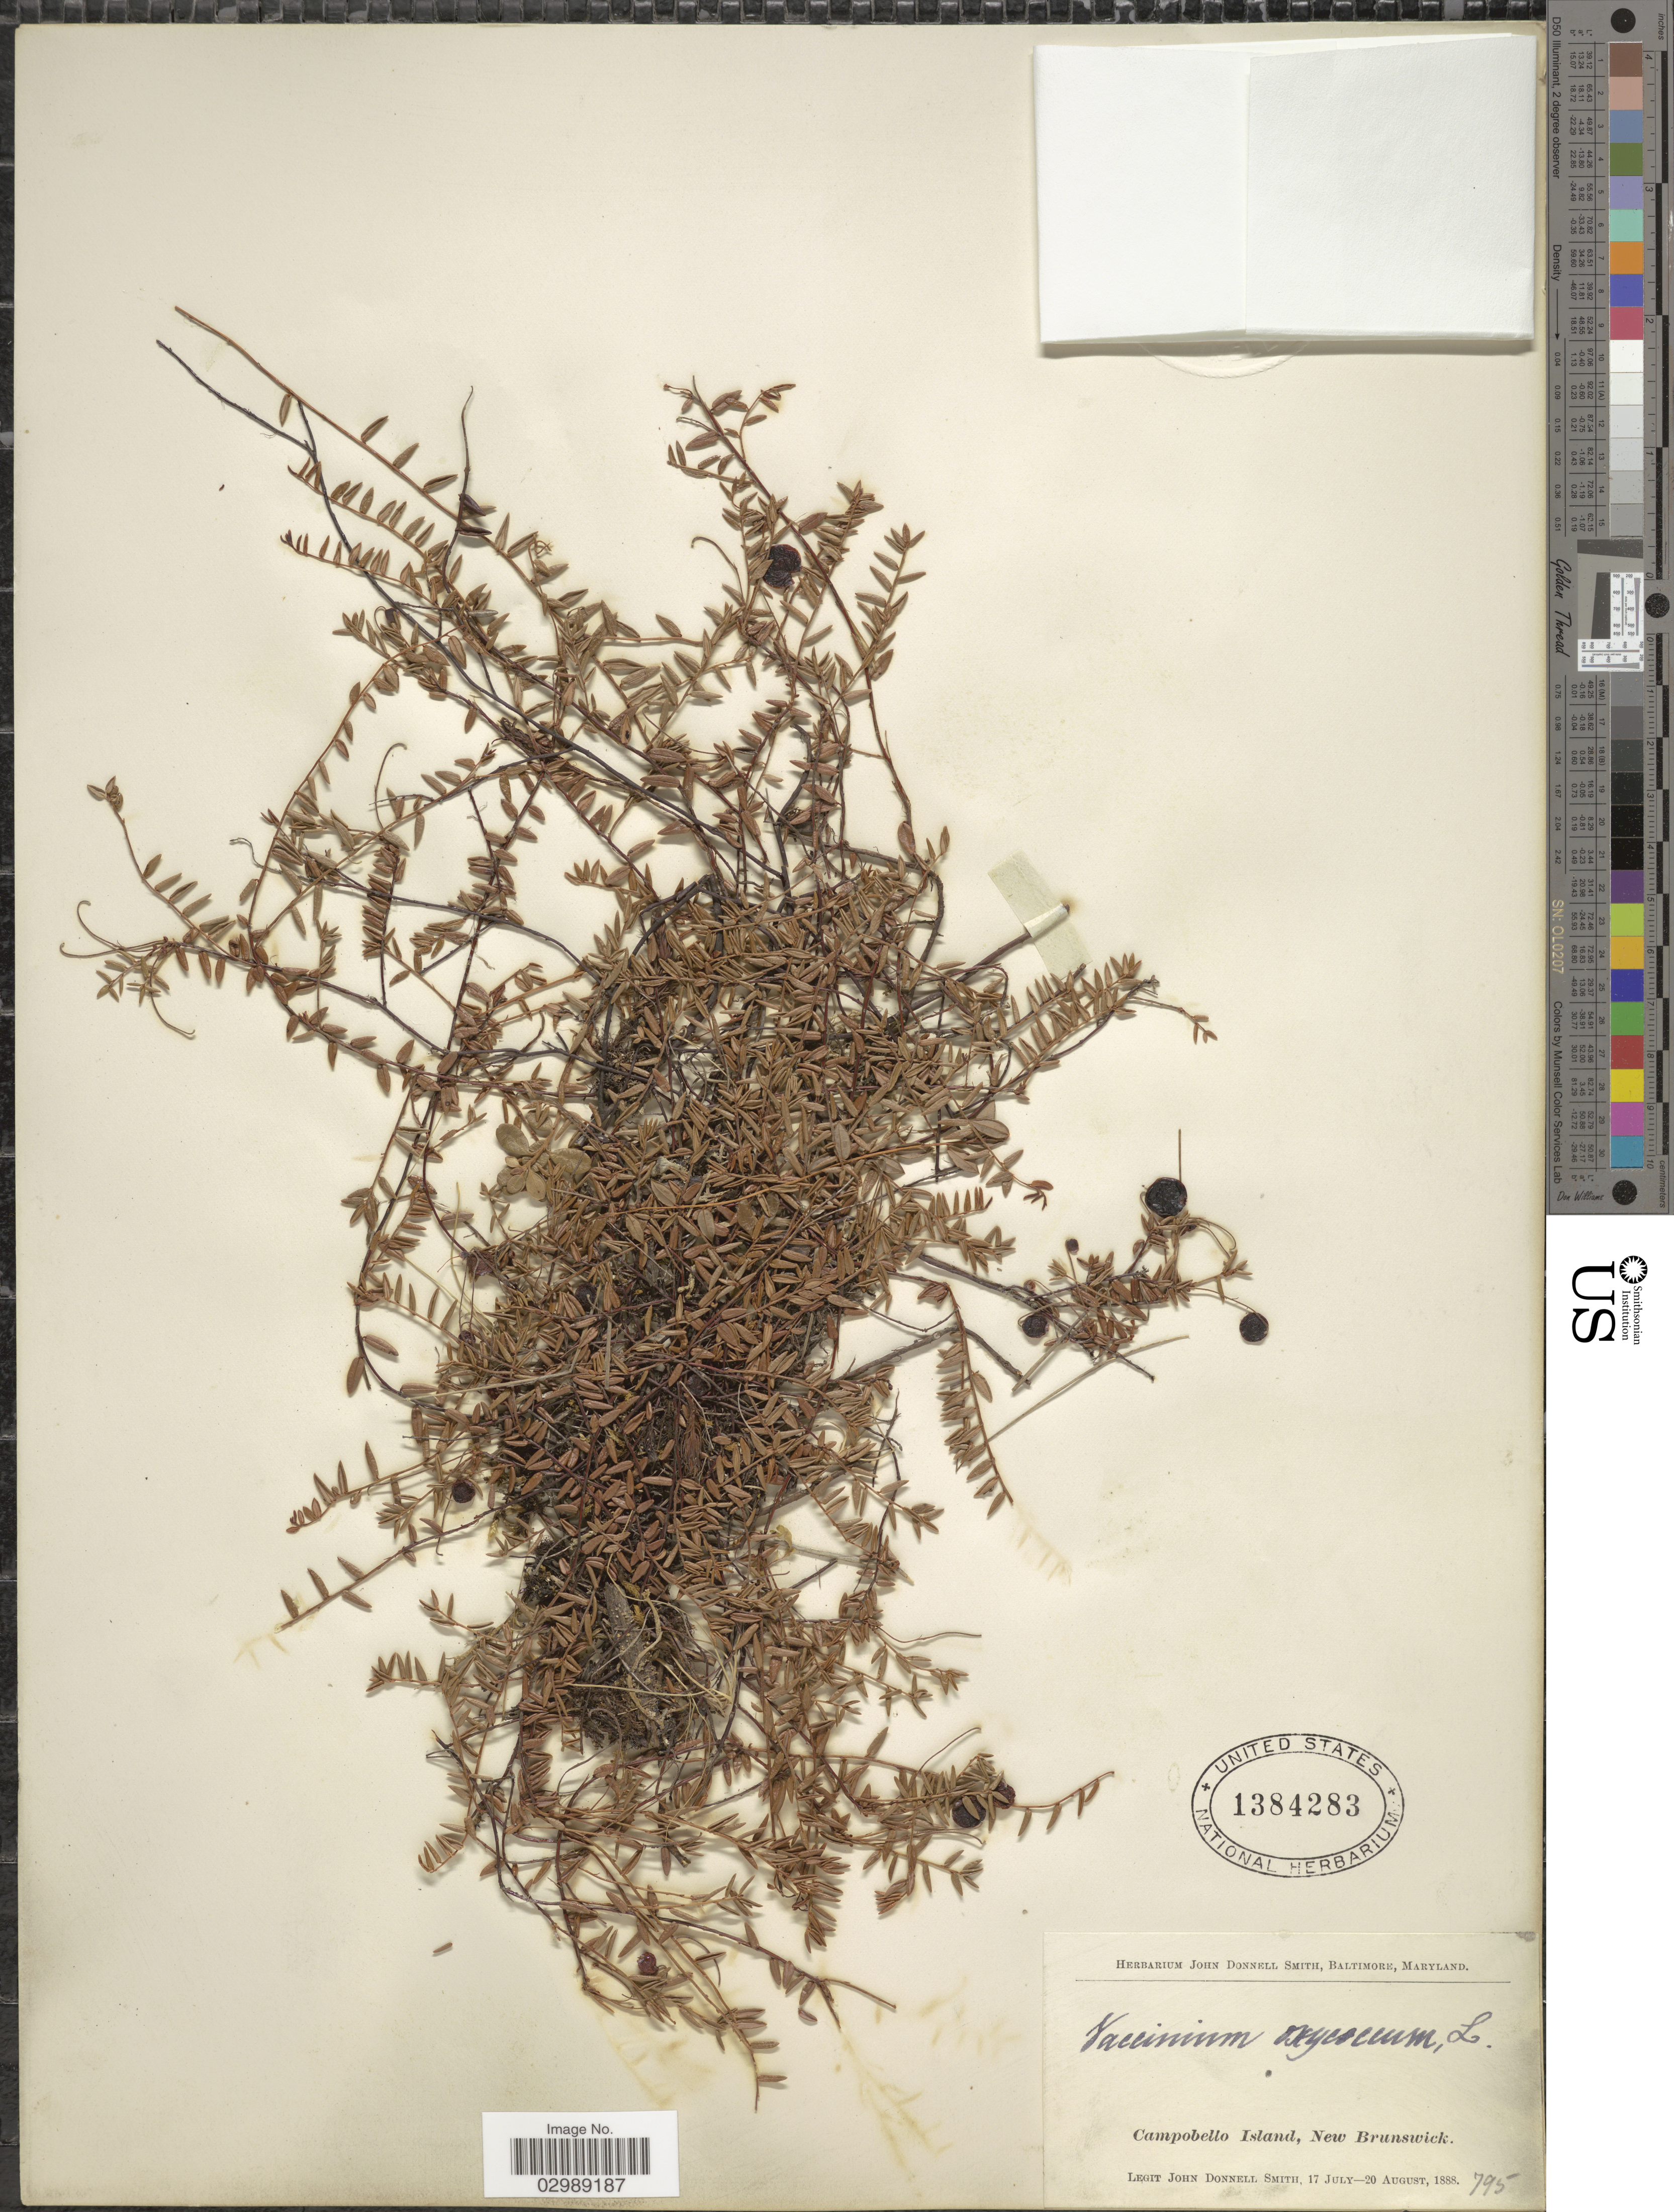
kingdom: Plantae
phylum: Tracheophyta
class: Magnoliopsida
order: Ericales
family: Ericaceae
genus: Vaccinium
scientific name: Vaccinium oxycoccos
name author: L.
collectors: J. Donnell Smith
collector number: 795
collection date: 1888-07-17/1888-08-20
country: Canada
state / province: New Brunswick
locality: Campobello Island.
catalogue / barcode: US 1384283